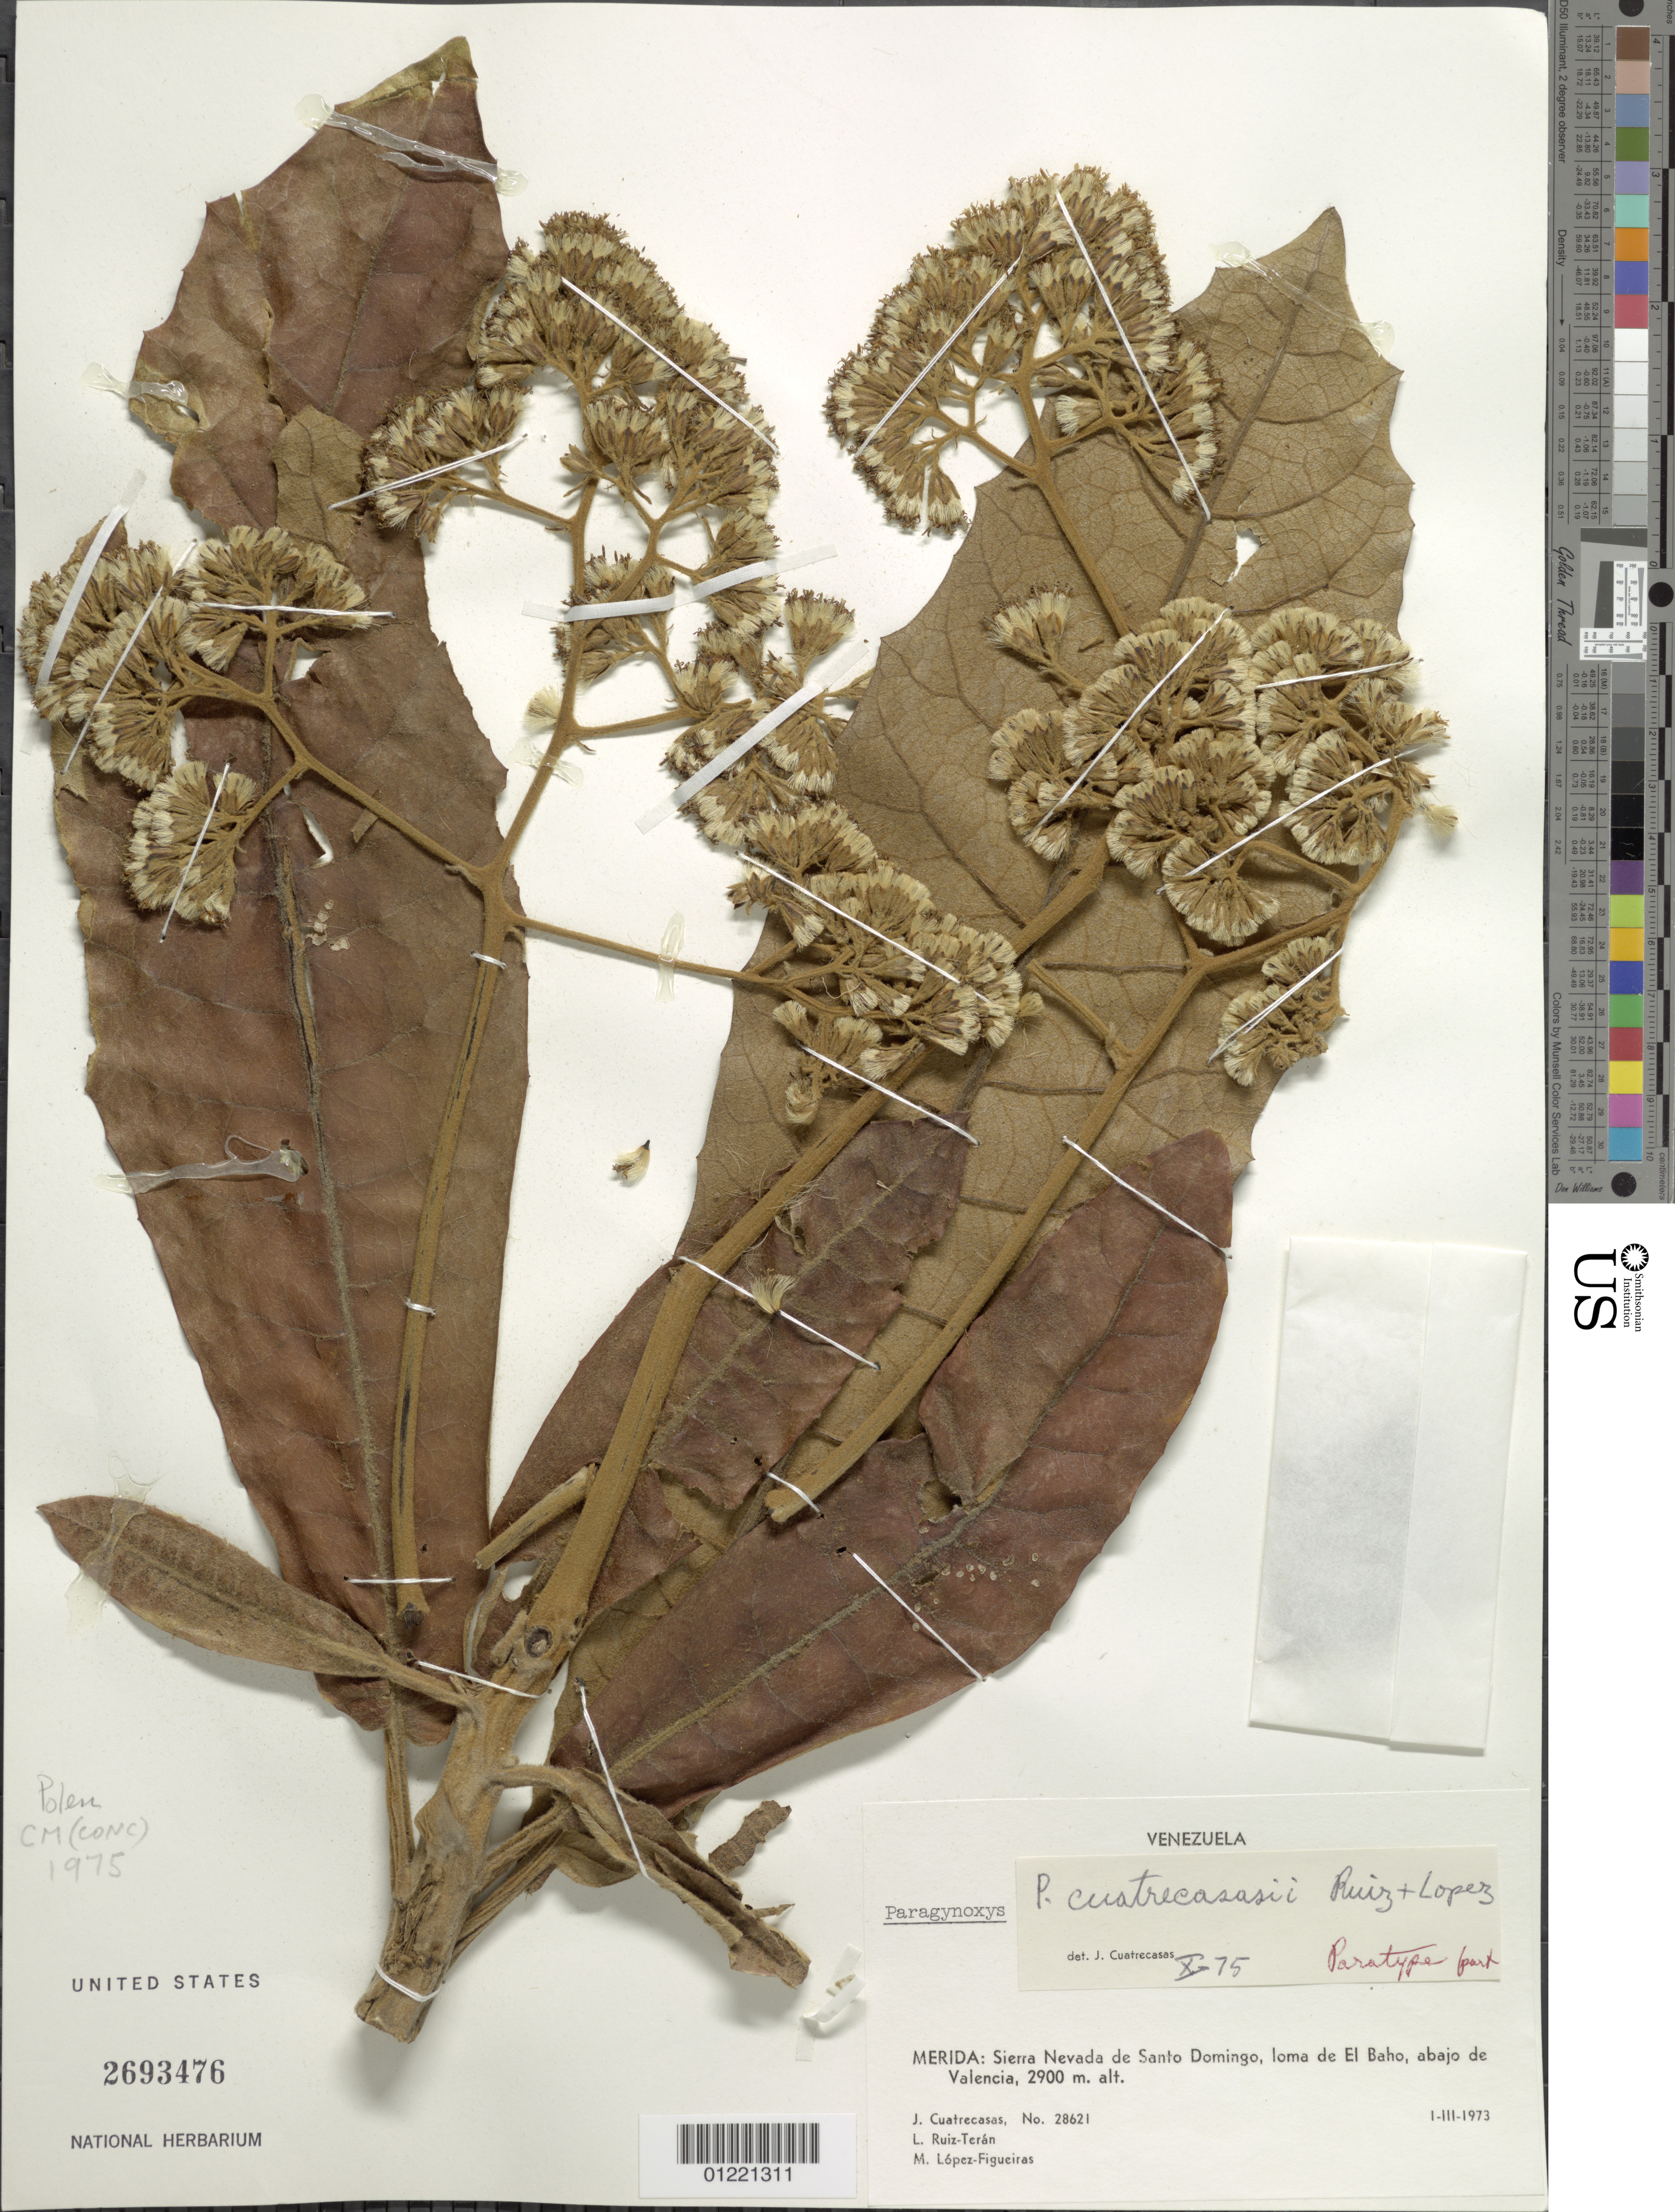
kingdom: Plantae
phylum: Tracheophyta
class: Magnoliopsida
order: Asterales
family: Asteraceae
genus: Paragynoxys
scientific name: Paragynoxys cuatrecasasii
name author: Ruíz-Terán & López Fig.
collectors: J. Cuatrecasas, L. E. Ruíz-Terán & M. López Figueiras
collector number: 28621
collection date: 1973-03-01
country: Venezuela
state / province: Mérida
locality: Sierra Nevada de Santo Domingo, Ioma de El Baho, abajo de Valencia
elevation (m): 2900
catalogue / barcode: US 2693476